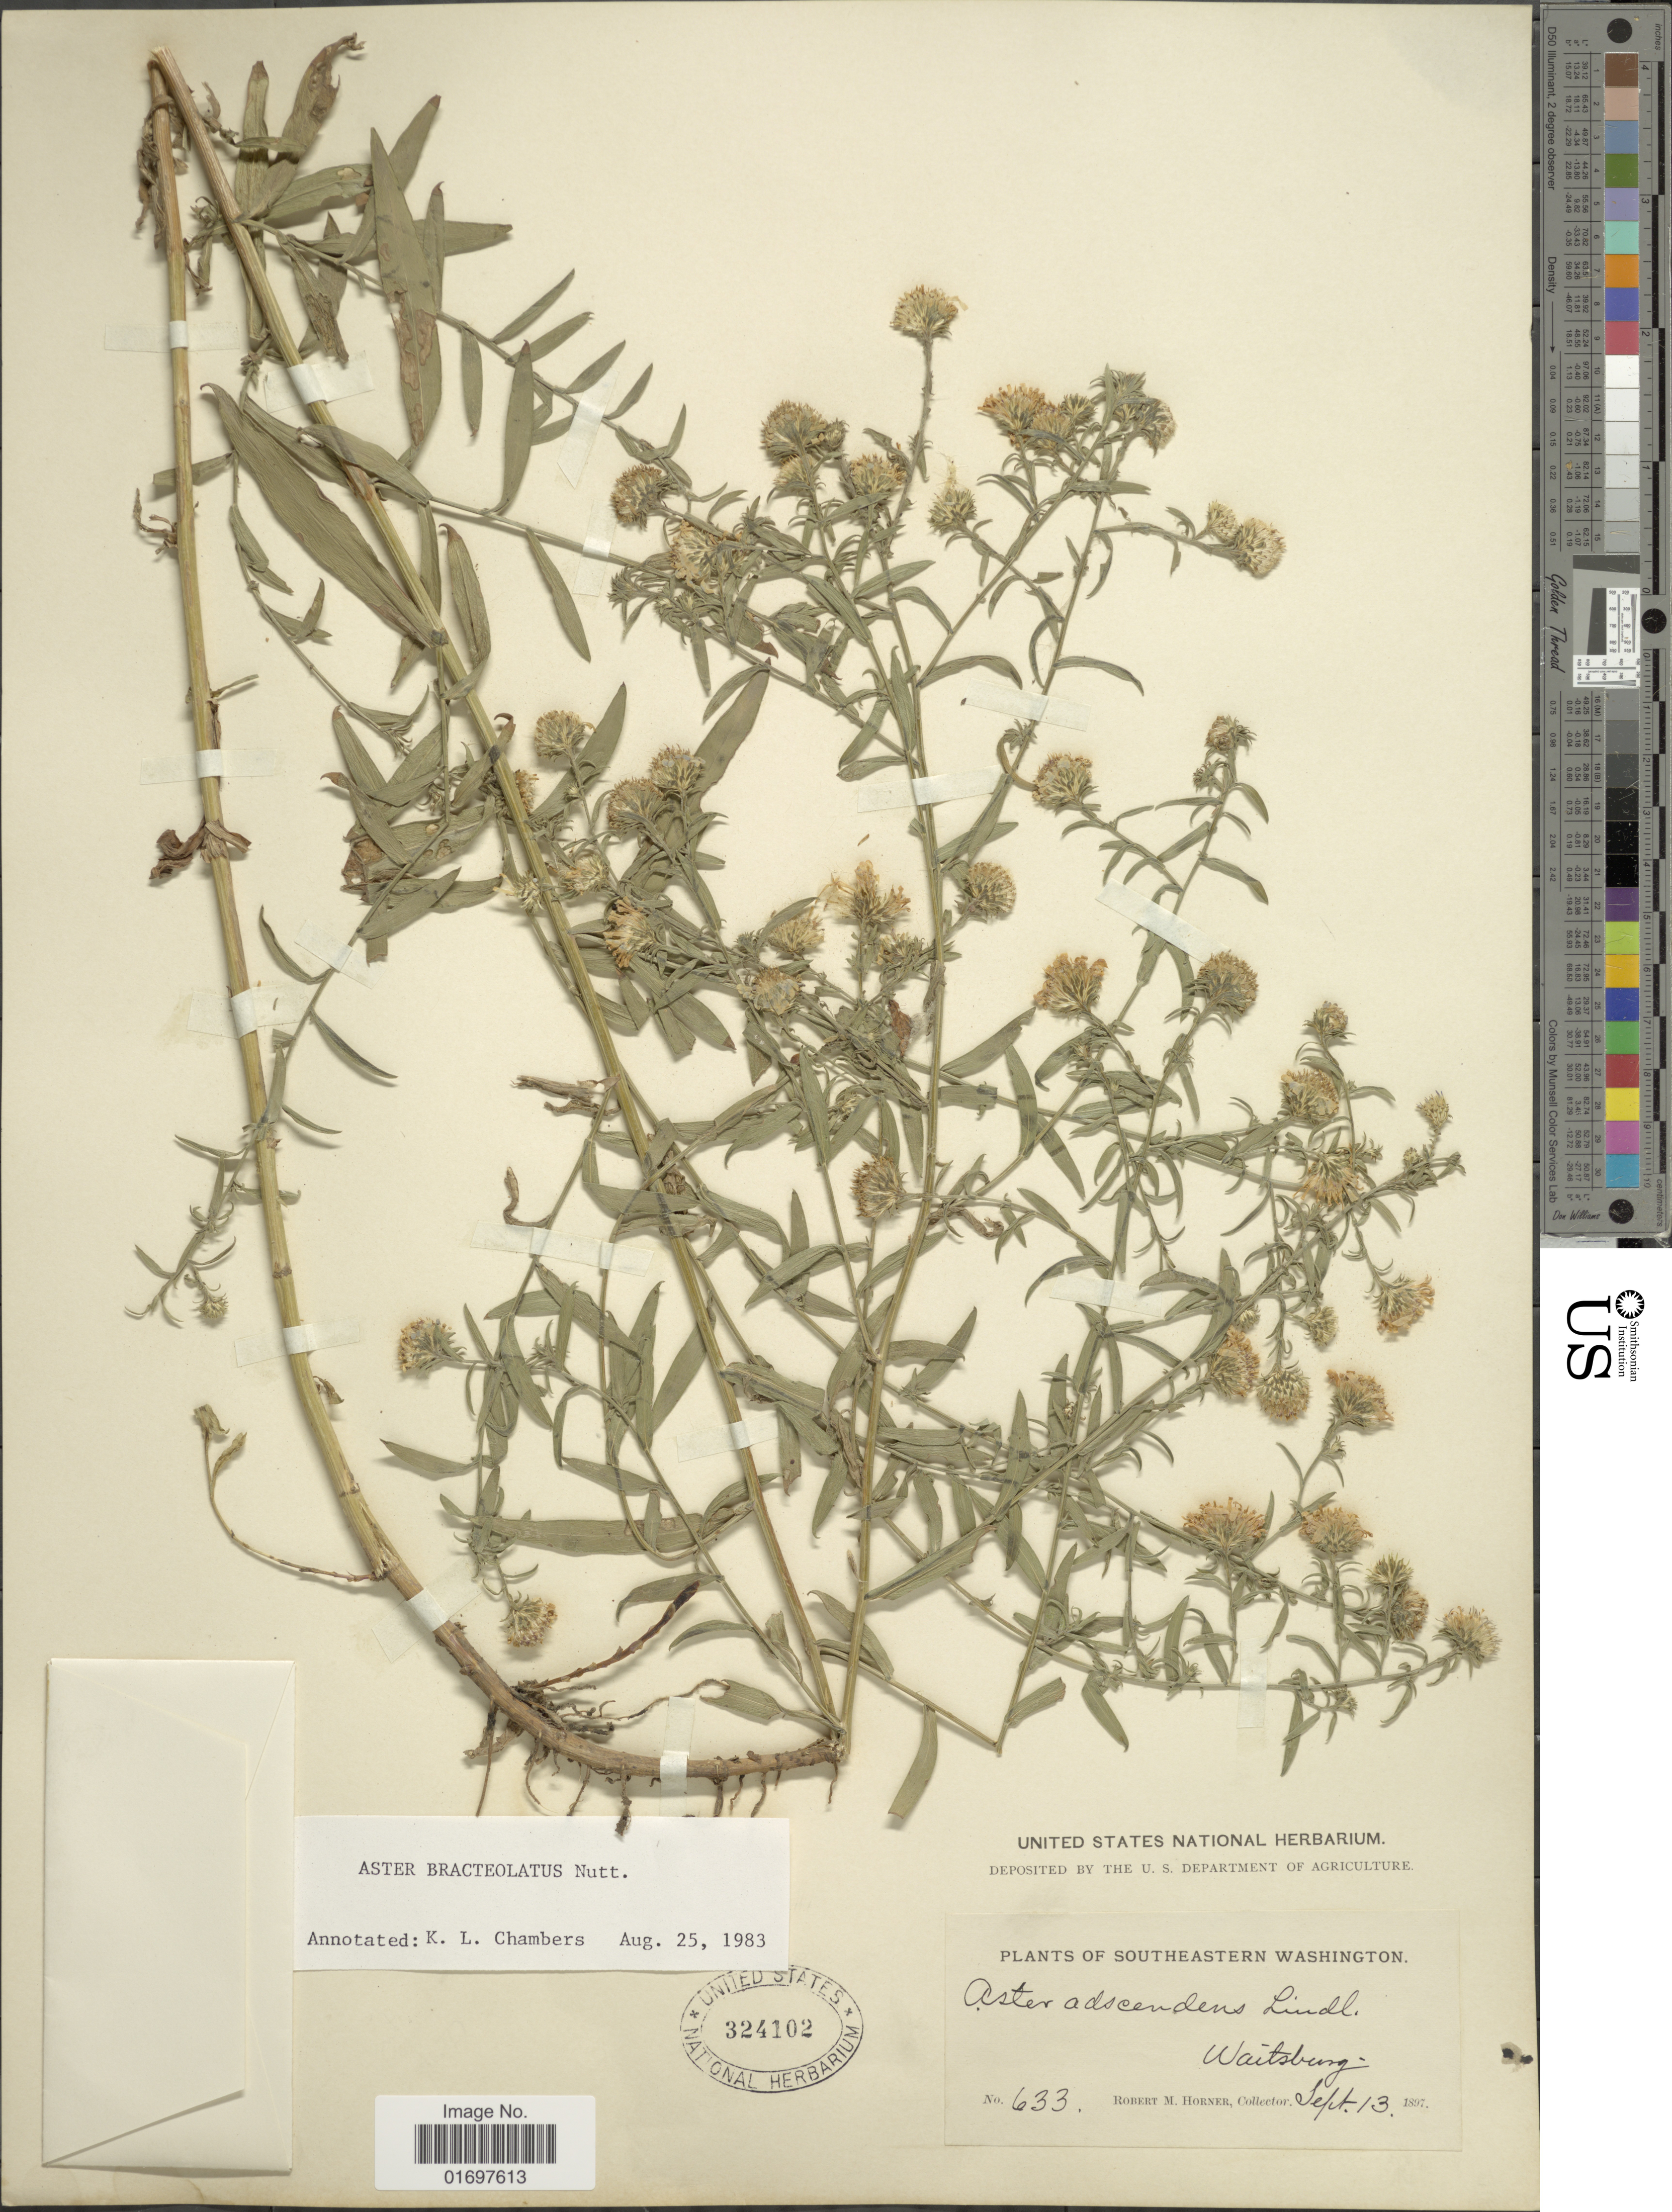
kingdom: Plantae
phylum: Tracheophyta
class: Magnoliopsida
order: Asterales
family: Asteraceae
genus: Symphyotrichum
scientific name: Symphyotrichum bracteolatum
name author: (Nutt.) G.L. Nesom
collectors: R. Horner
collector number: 633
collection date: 1897-09-13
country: United States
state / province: Washington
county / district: Walla Walla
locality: Waitsburg.Southeastern Washington.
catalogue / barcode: US 324102